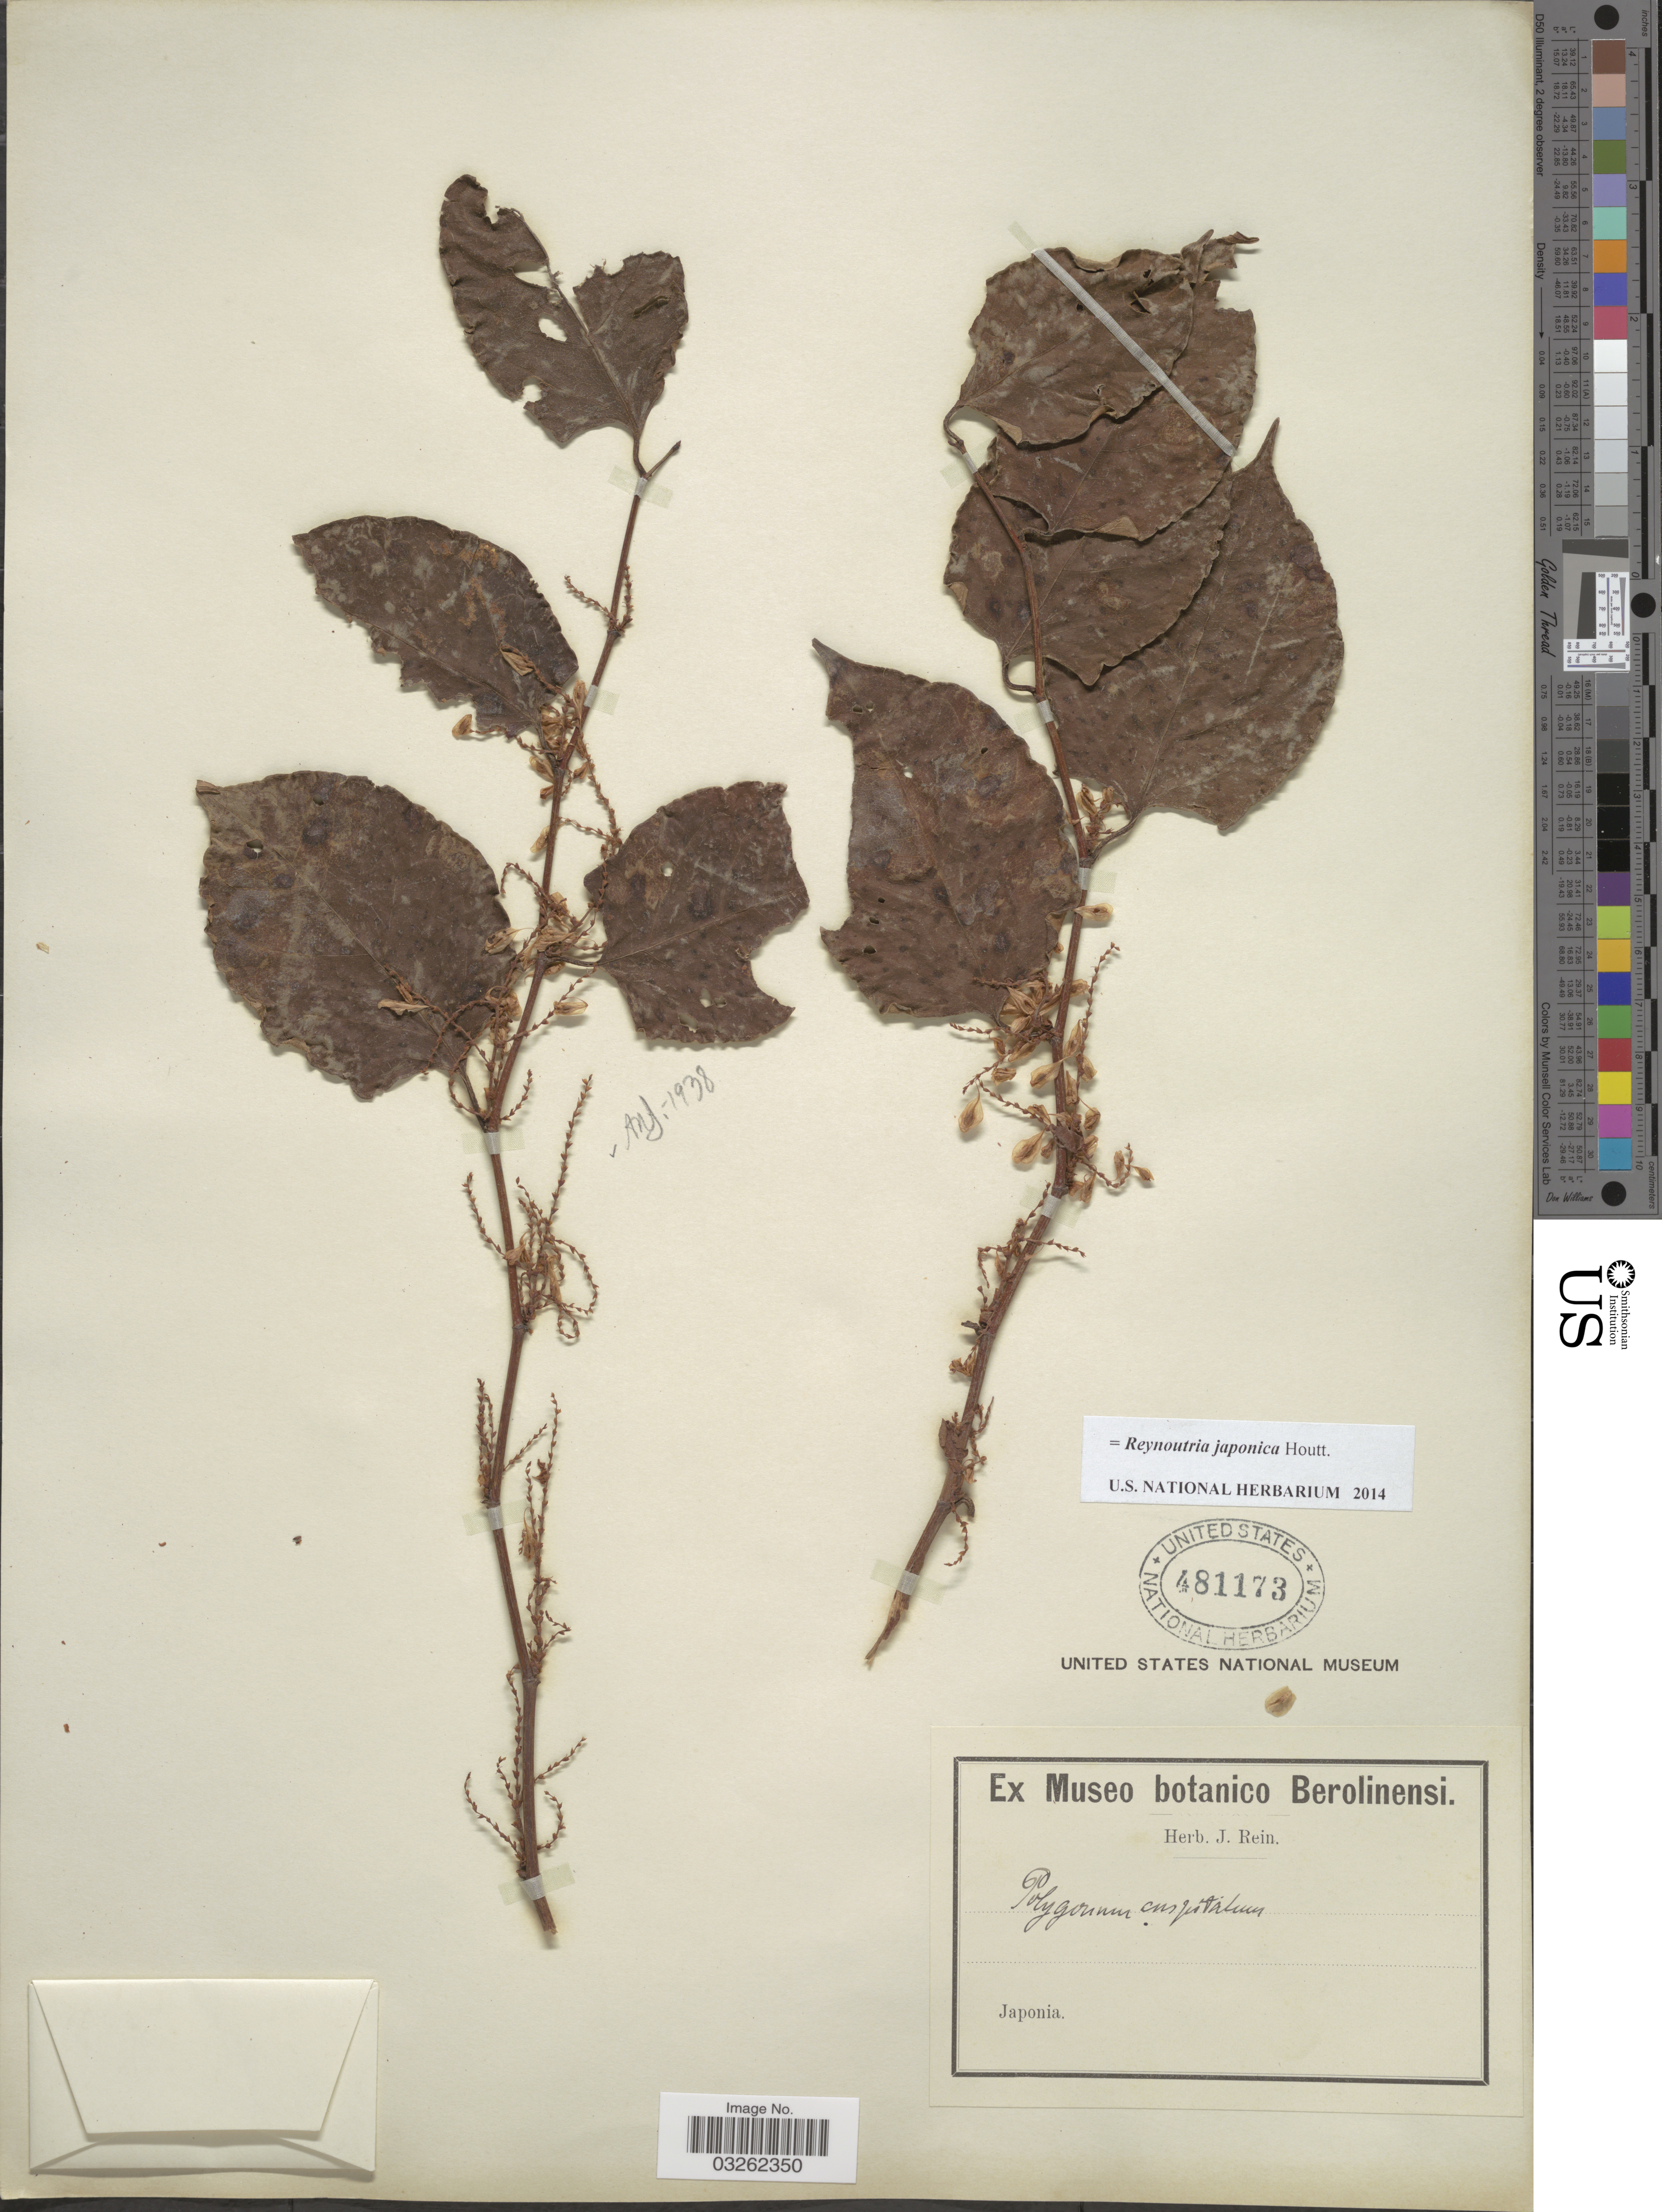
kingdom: Plantae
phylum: Tracheophyta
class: Magnoliopsida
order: Caryophyllales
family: Polygonaceae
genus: Reynoutria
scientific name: Reynoutria japonica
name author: Houtt.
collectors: ex herb. J. Rein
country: Japan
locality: Japonia.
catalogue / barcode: US 481173